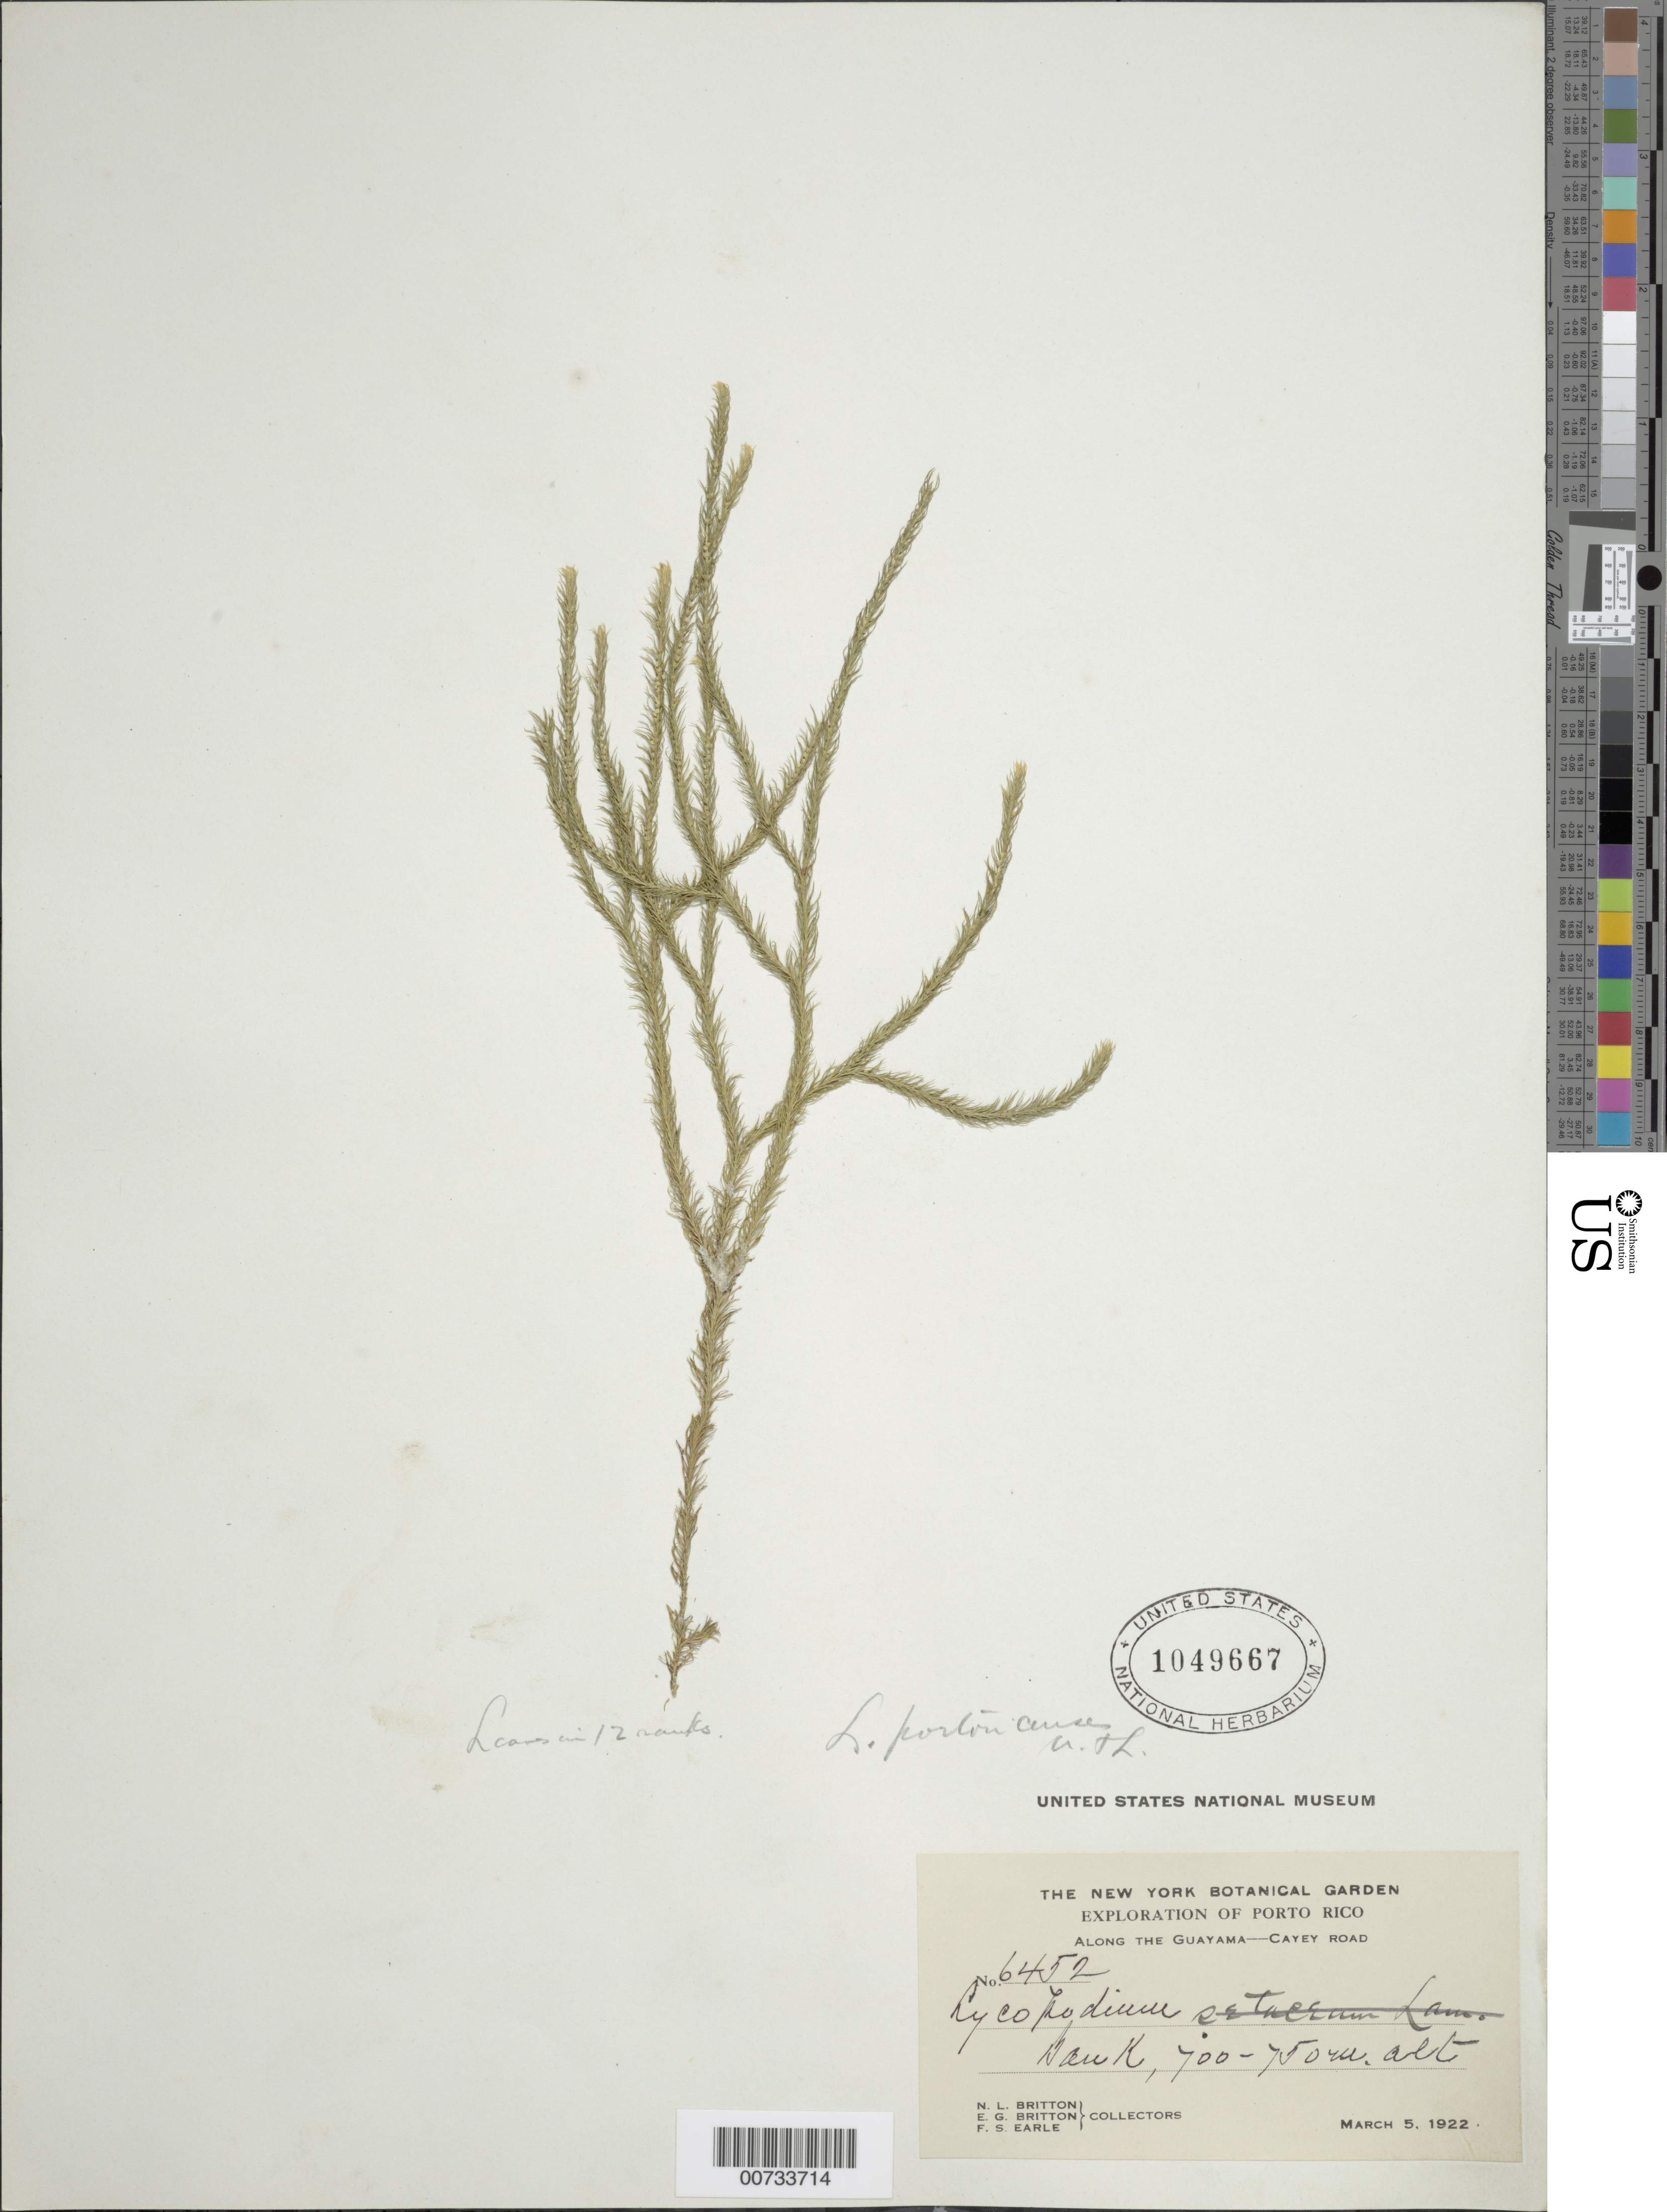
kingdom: Plantae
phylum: Tracheophyta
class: Lycopodiopsida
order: Lycopodiales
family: Lycopodiaceae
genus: Phlegmariurus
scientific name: Phlegmariurus filiformis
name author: (Sw.) W.H. Wagner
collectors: N. Britton, E. G. Britton & F. S. Earle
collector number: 6452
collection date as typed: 05 Mar 1922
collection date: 1922-03-05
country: Puerto Rico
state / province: Guayama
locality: Guayama-Cayey Road, along the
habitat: Bank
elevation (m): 700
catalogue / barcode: US 1049667